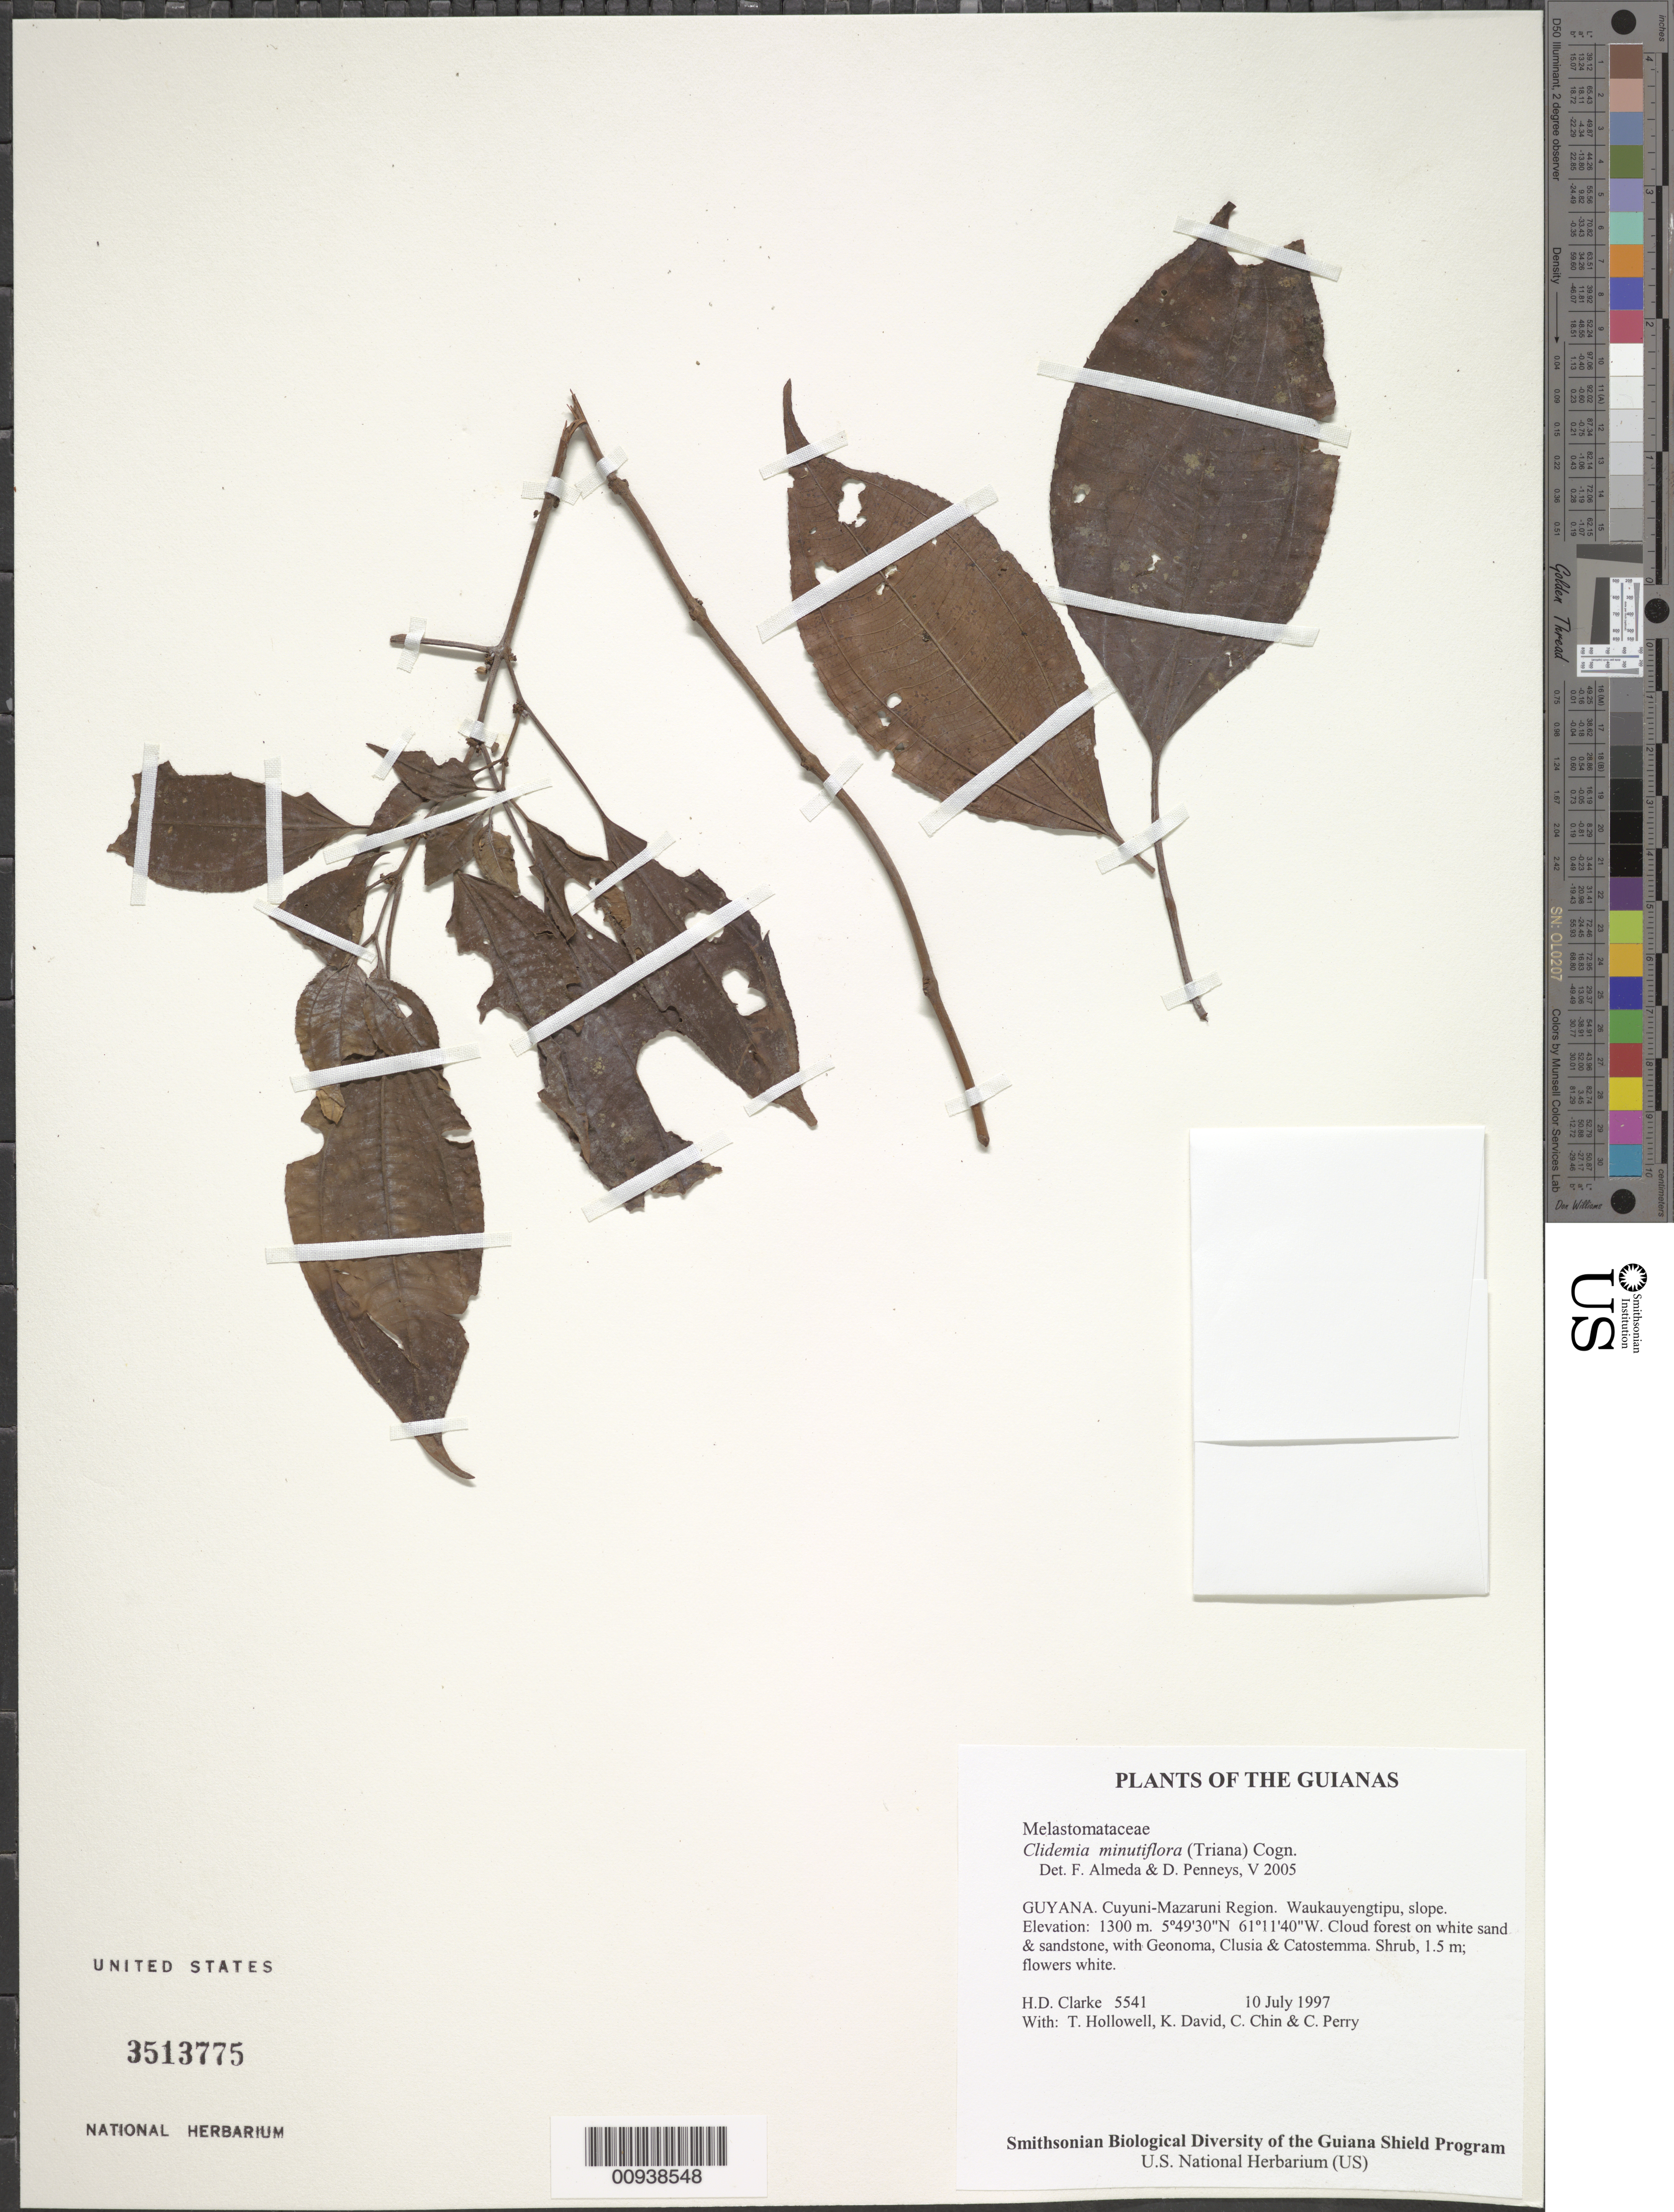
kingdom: Plantae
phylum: Tracheophyta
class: Magnoliopsida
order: Myrtales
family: Melastomataceae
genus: Clidemia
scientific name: Clidemia minutiflora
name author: (Triana) Cogn.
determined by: Almeda, F.; Penneys, D. S.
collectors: H. D. Clarke, T. Hollowell, K. David, C. Chin & C. Perry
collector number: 5541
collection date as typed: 10 July 1997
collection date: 1997-07-10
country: Guyana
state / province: Cuyuni-Mazaruni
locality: Waukauyengtipu, slope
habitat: Cloud forest on white sand & sandstone, with Geonoma, Clusia & Catostemma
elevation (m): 1300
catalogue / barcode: US 3513775